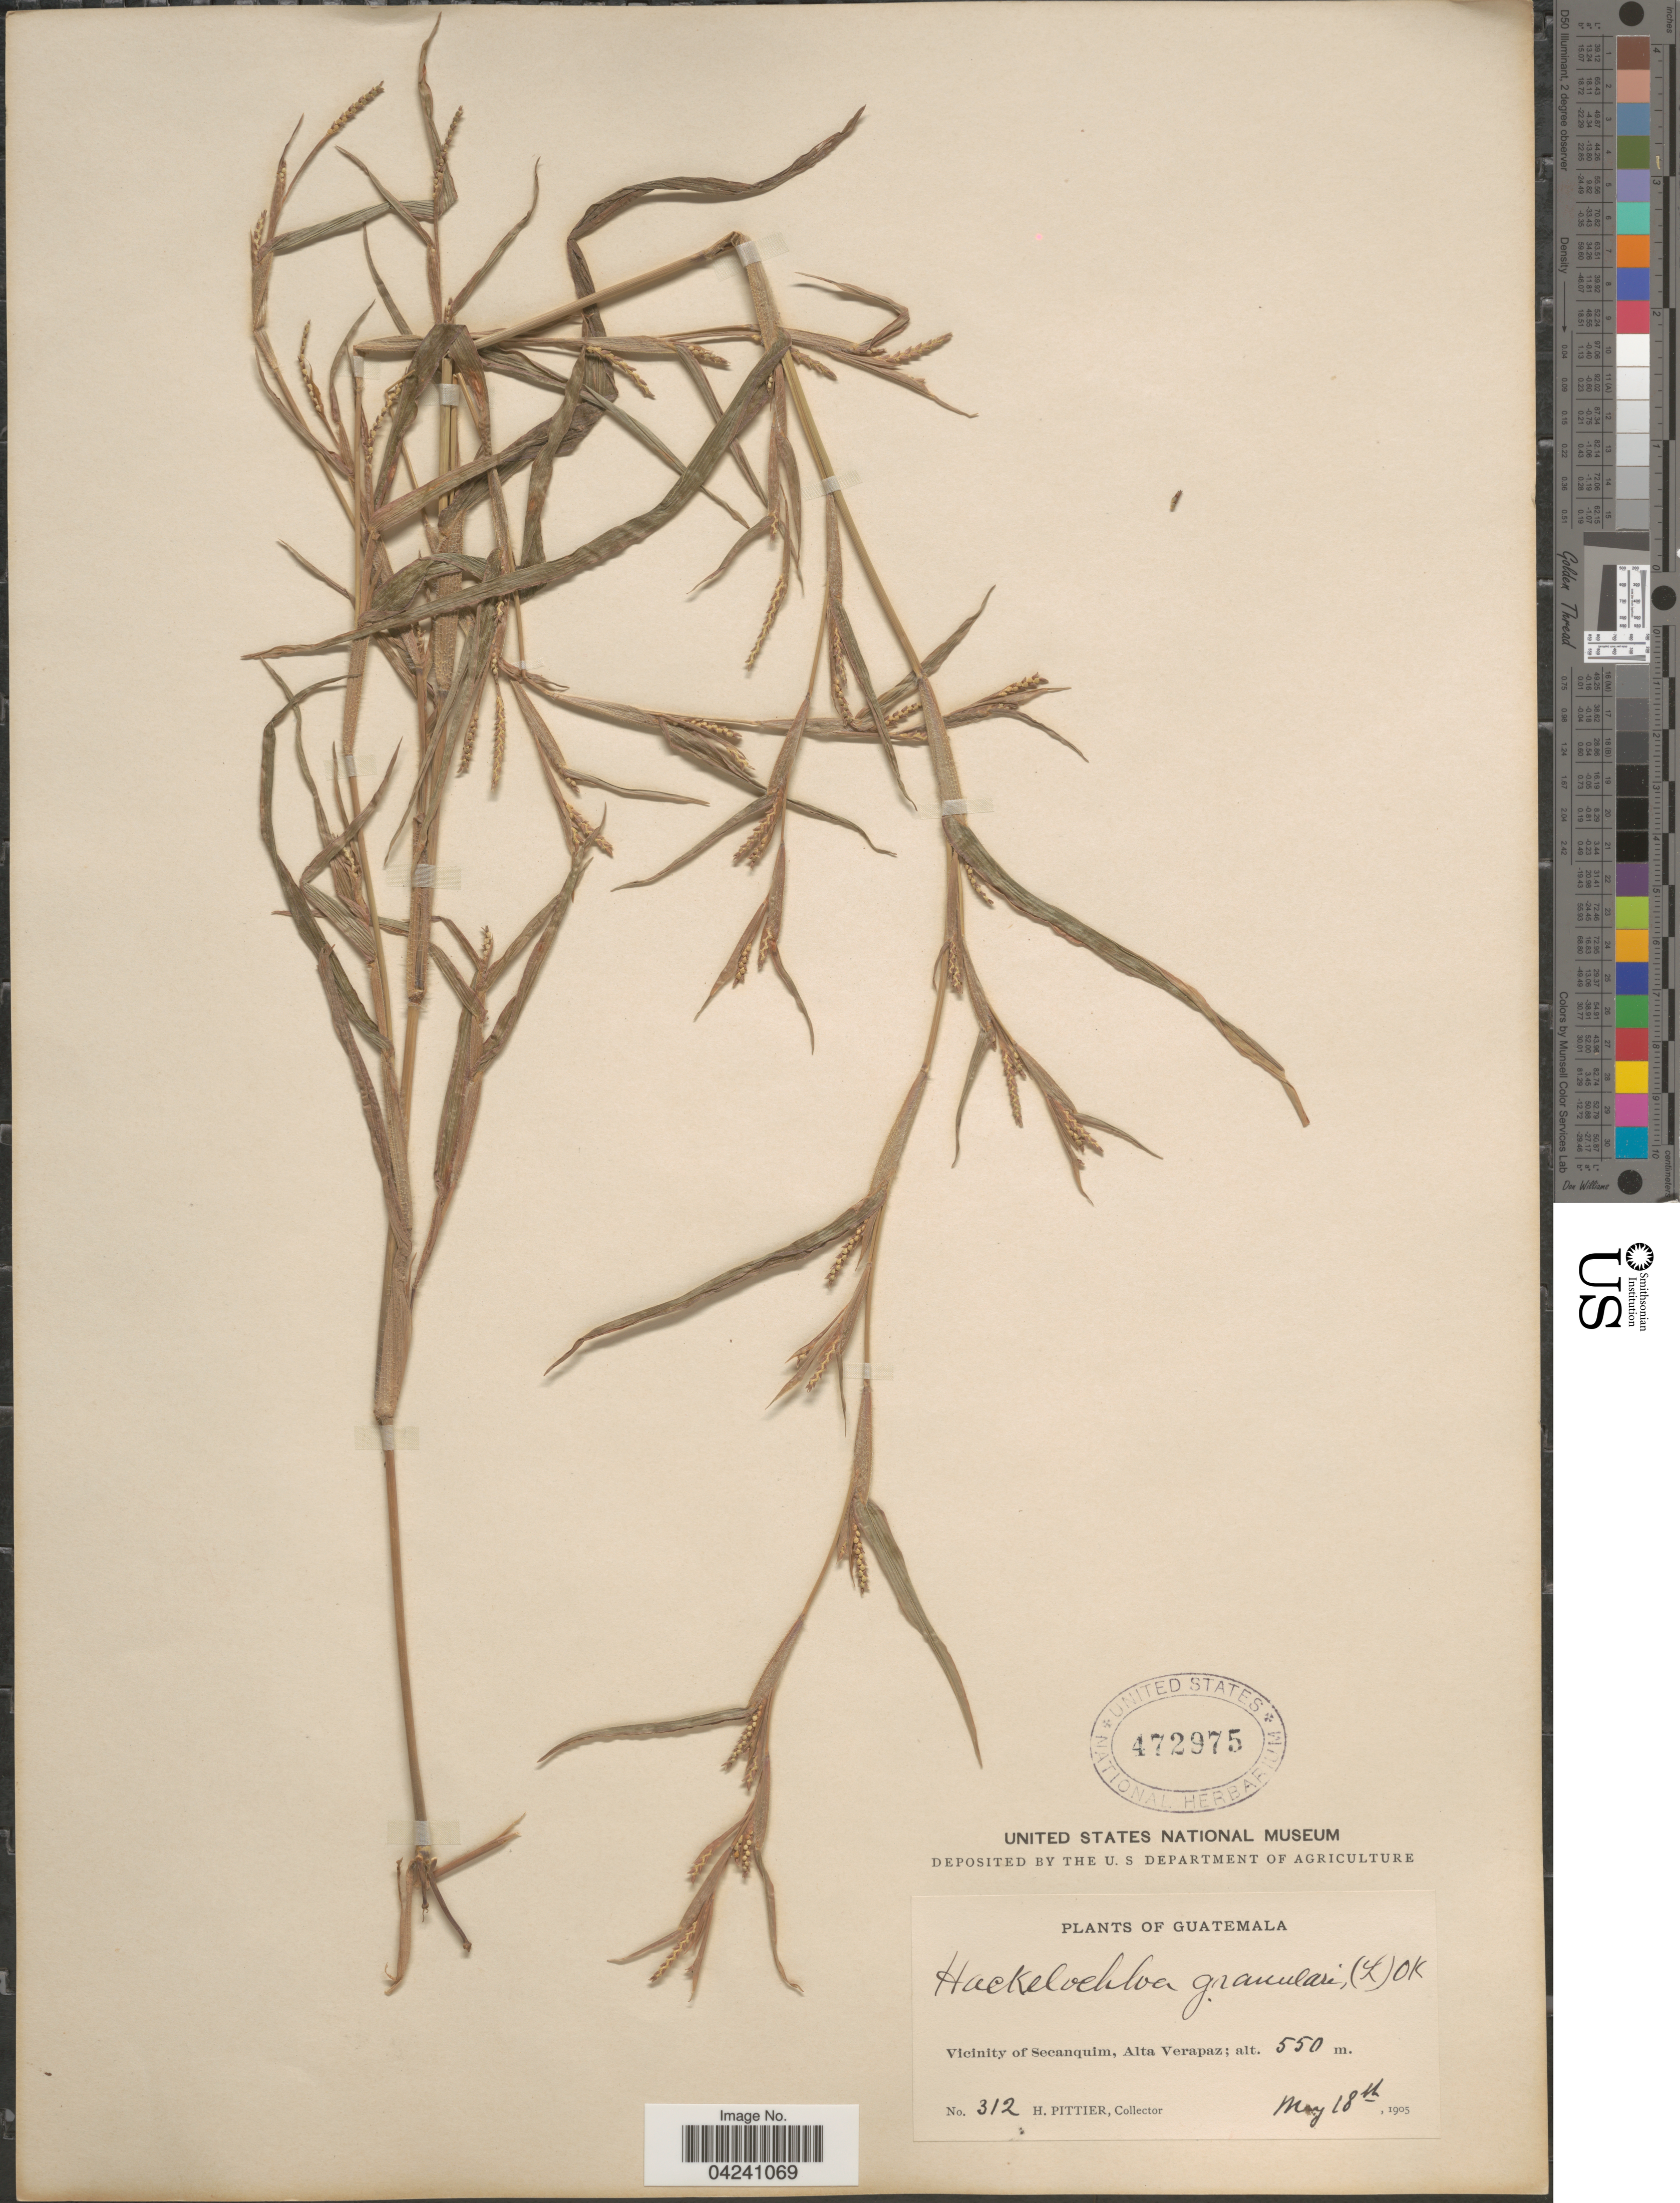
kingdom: Plantae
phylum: Tracheophyta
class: Liliopsida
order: Poales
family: Poaceae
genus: Hackelochloa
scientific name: Hackelochloa granularis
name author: (L.) Kuntze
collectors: H. F. Pittier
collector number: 312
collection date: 1905-05-18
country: Guatemala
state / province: Alta Verapaz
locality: Vicinity of Secanquim.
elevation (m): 550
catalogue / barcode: US 472975